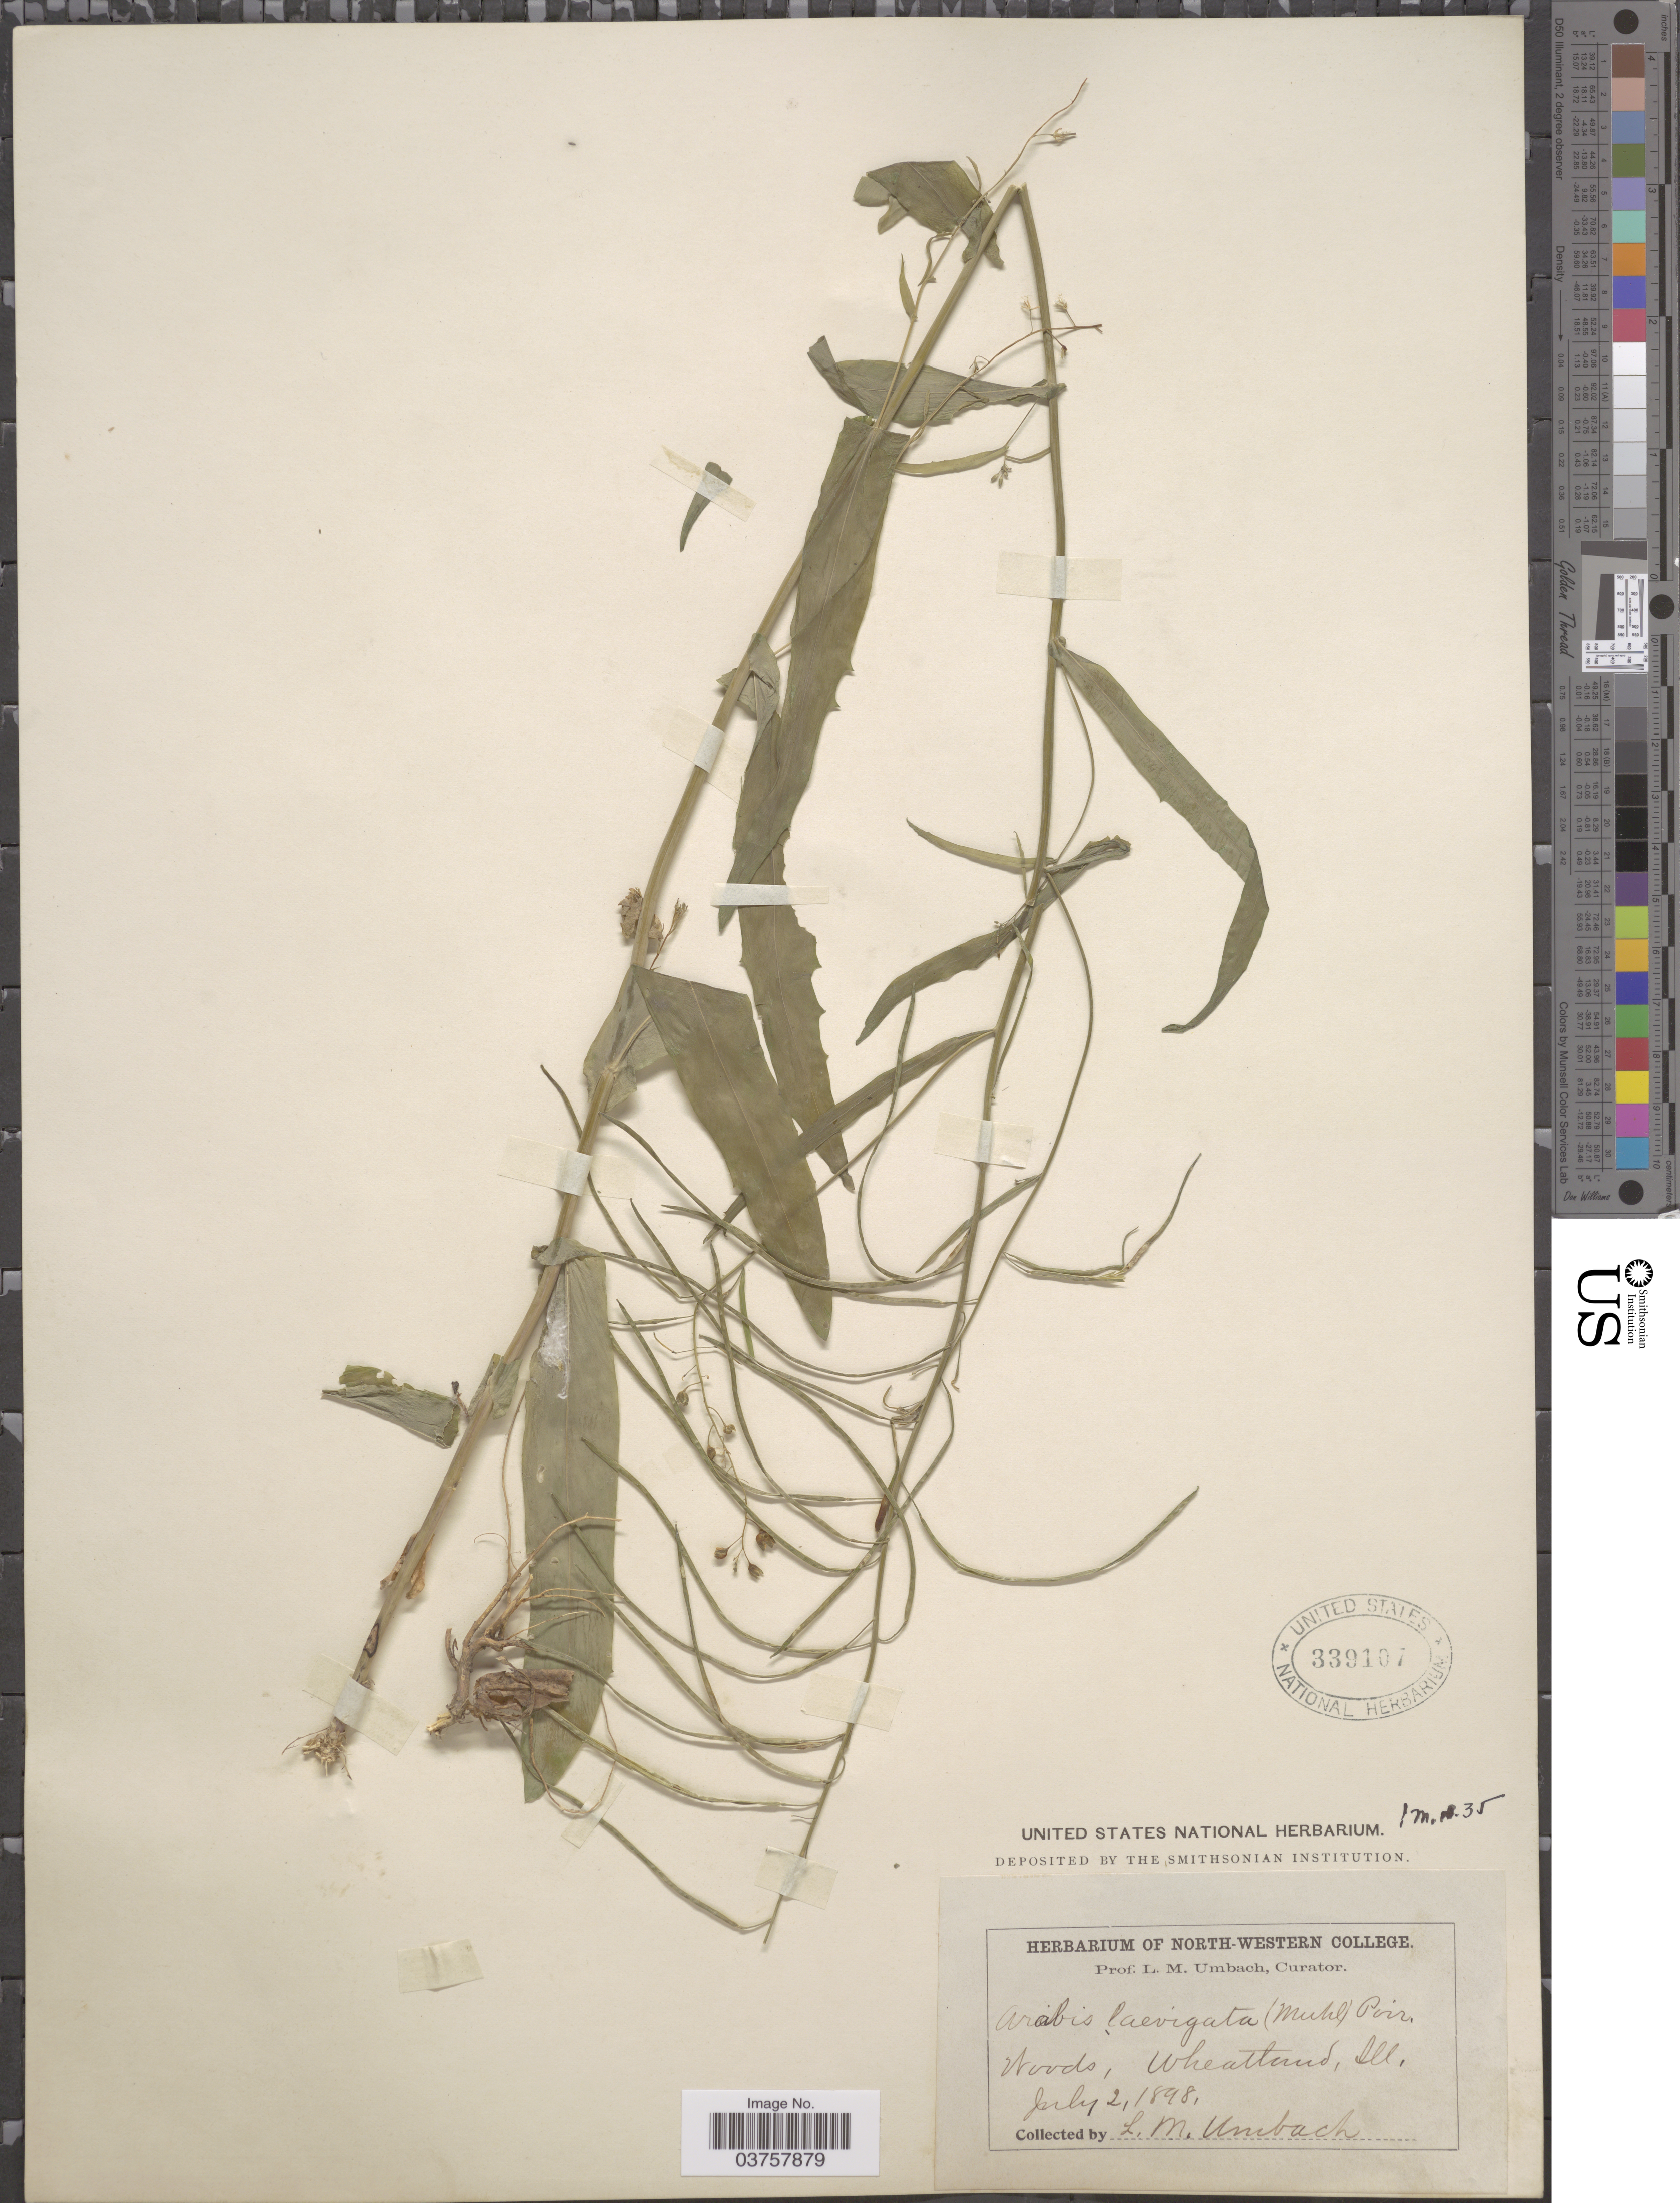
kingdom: Plantae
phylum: Tracheophyta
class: Magnoliopsida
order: Brassicales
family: Brassicaceae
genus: Arabis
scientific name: Arabis laevigata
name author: (Muhl. ex Willd.) Poir.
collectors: L. M. Umbach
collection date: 1898-07-02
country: United States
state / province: Illinois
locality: Woods, Wheatland.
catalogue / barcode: US 339107